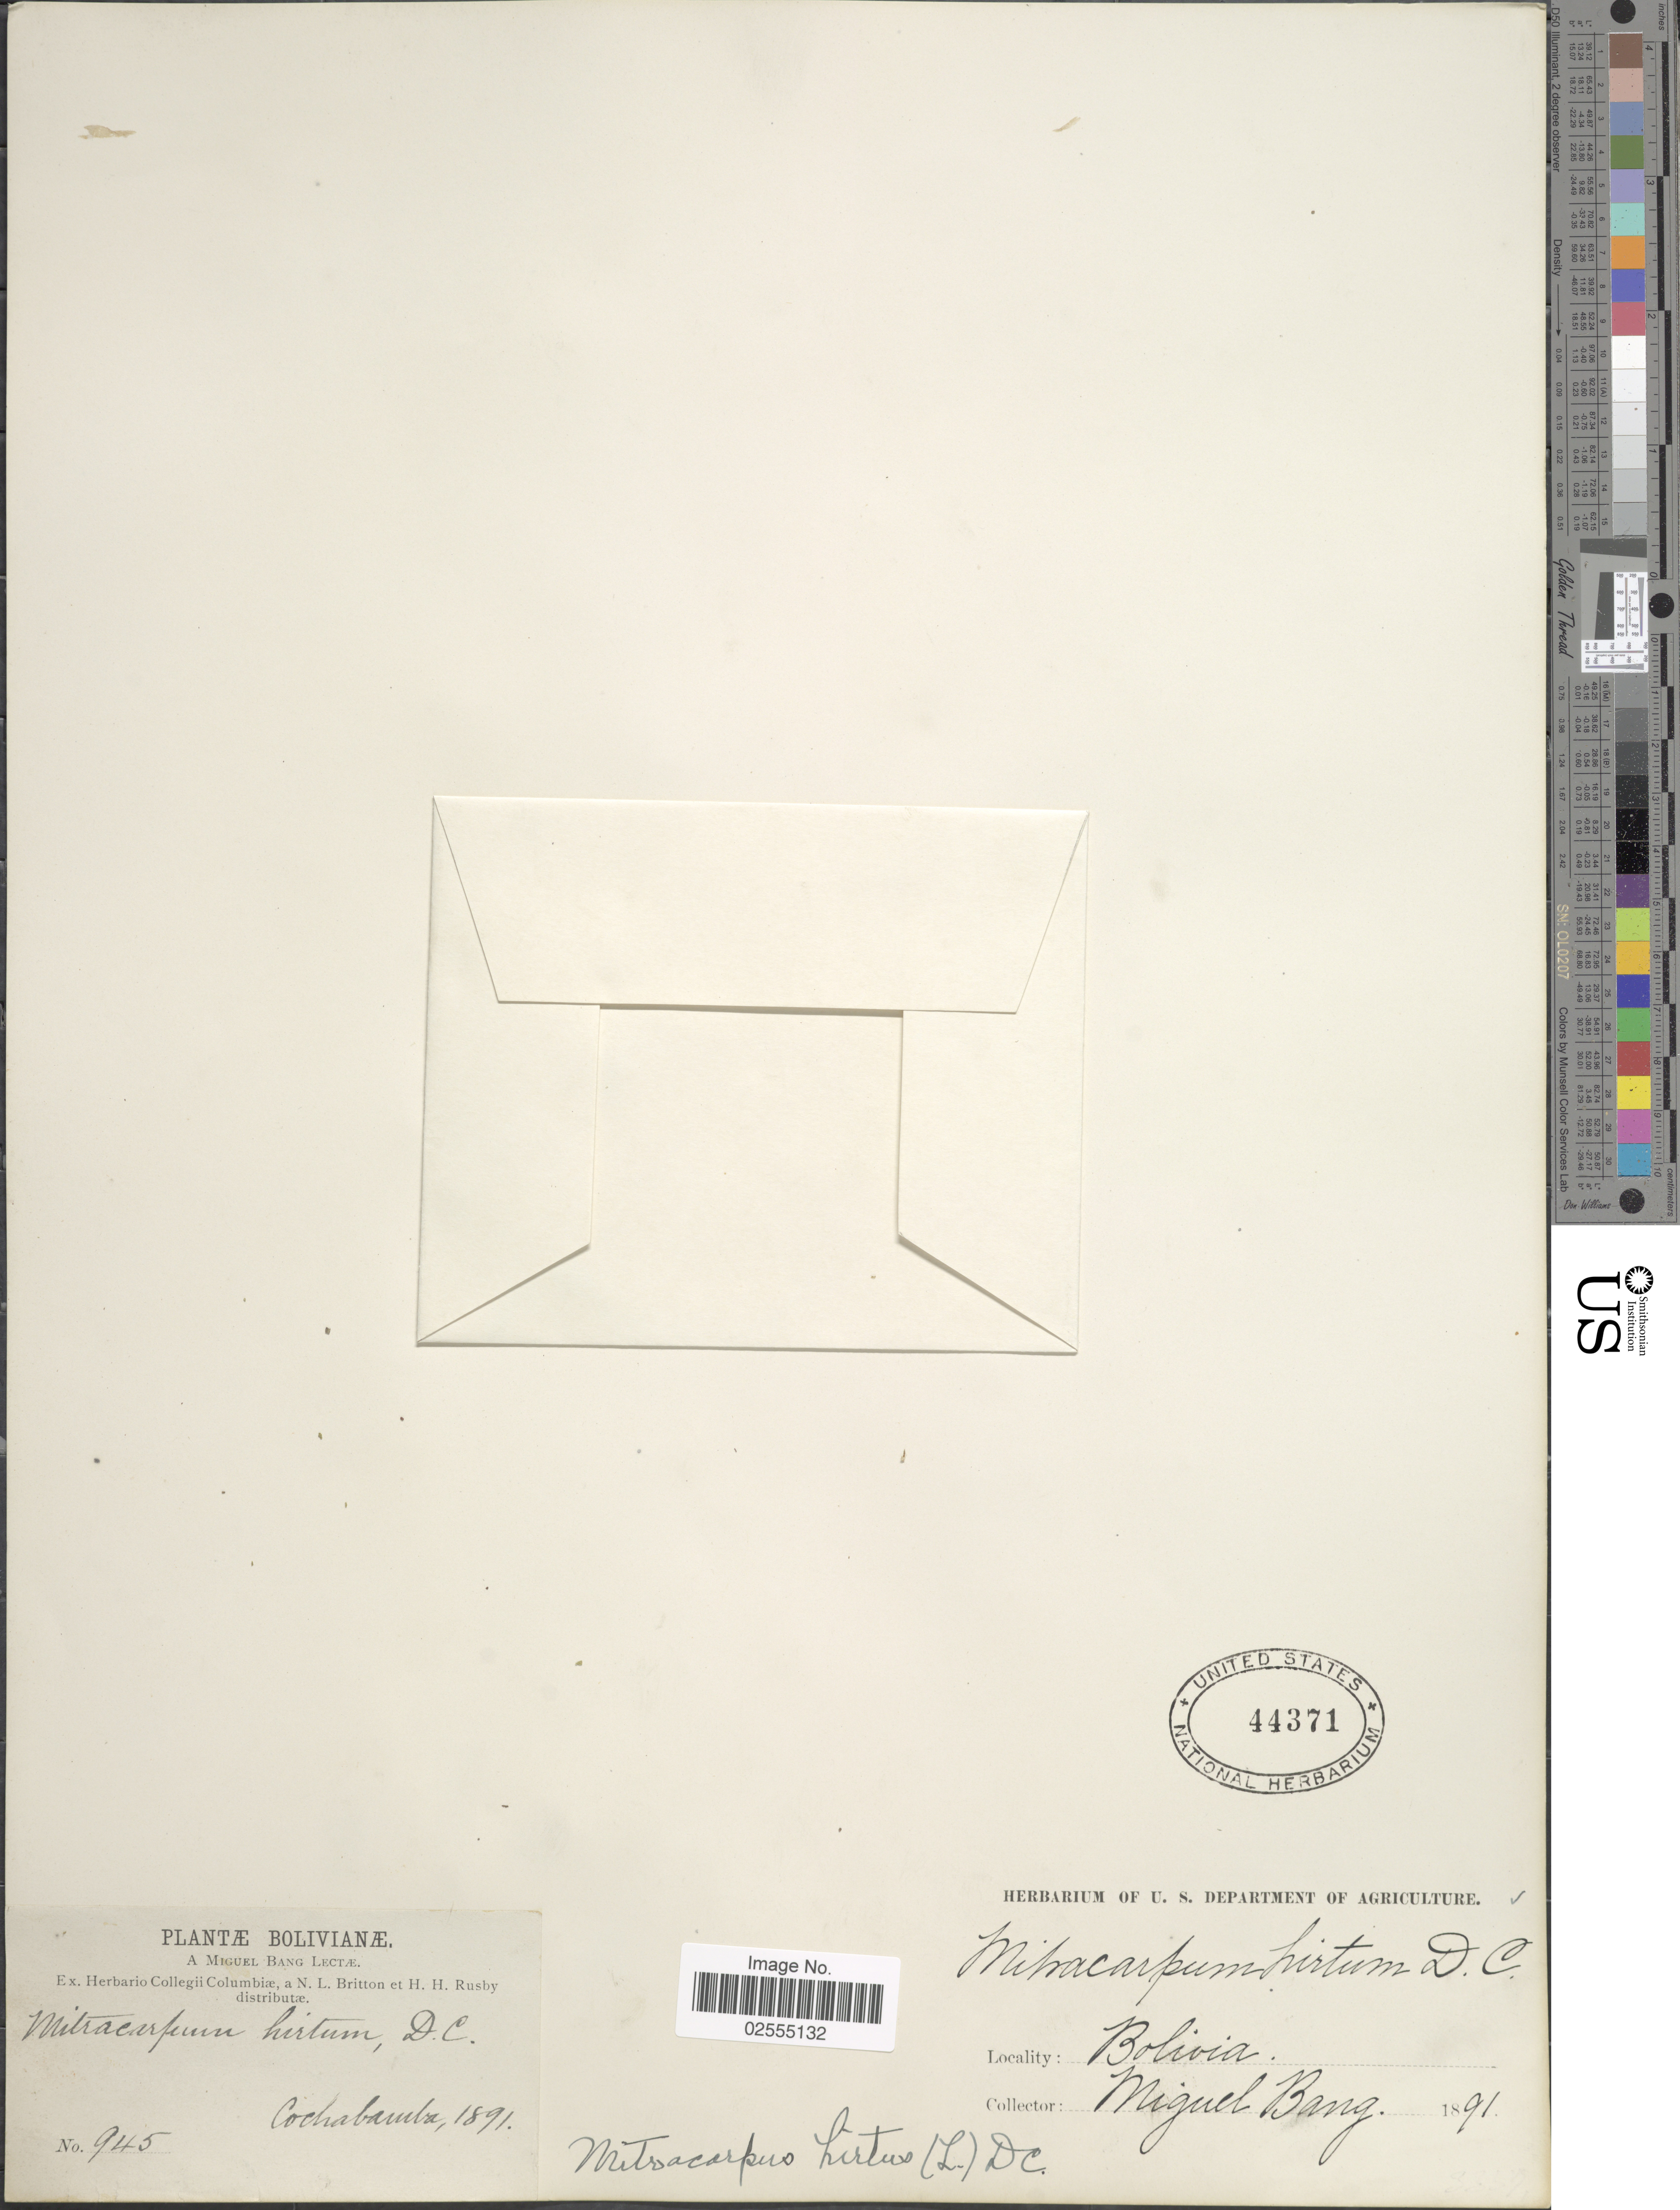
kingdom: Plantae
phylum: Tracheophyta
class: Magnoliopsida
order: Gentianales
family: Rubiaceae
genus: Mitracarpus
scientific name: Mitracarpus hirtus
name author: (L.) DC.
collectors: M. Bang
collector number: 945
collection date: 1891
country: Bolivia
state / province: Cochabamba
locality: Cochabamba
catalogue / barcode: US 44371